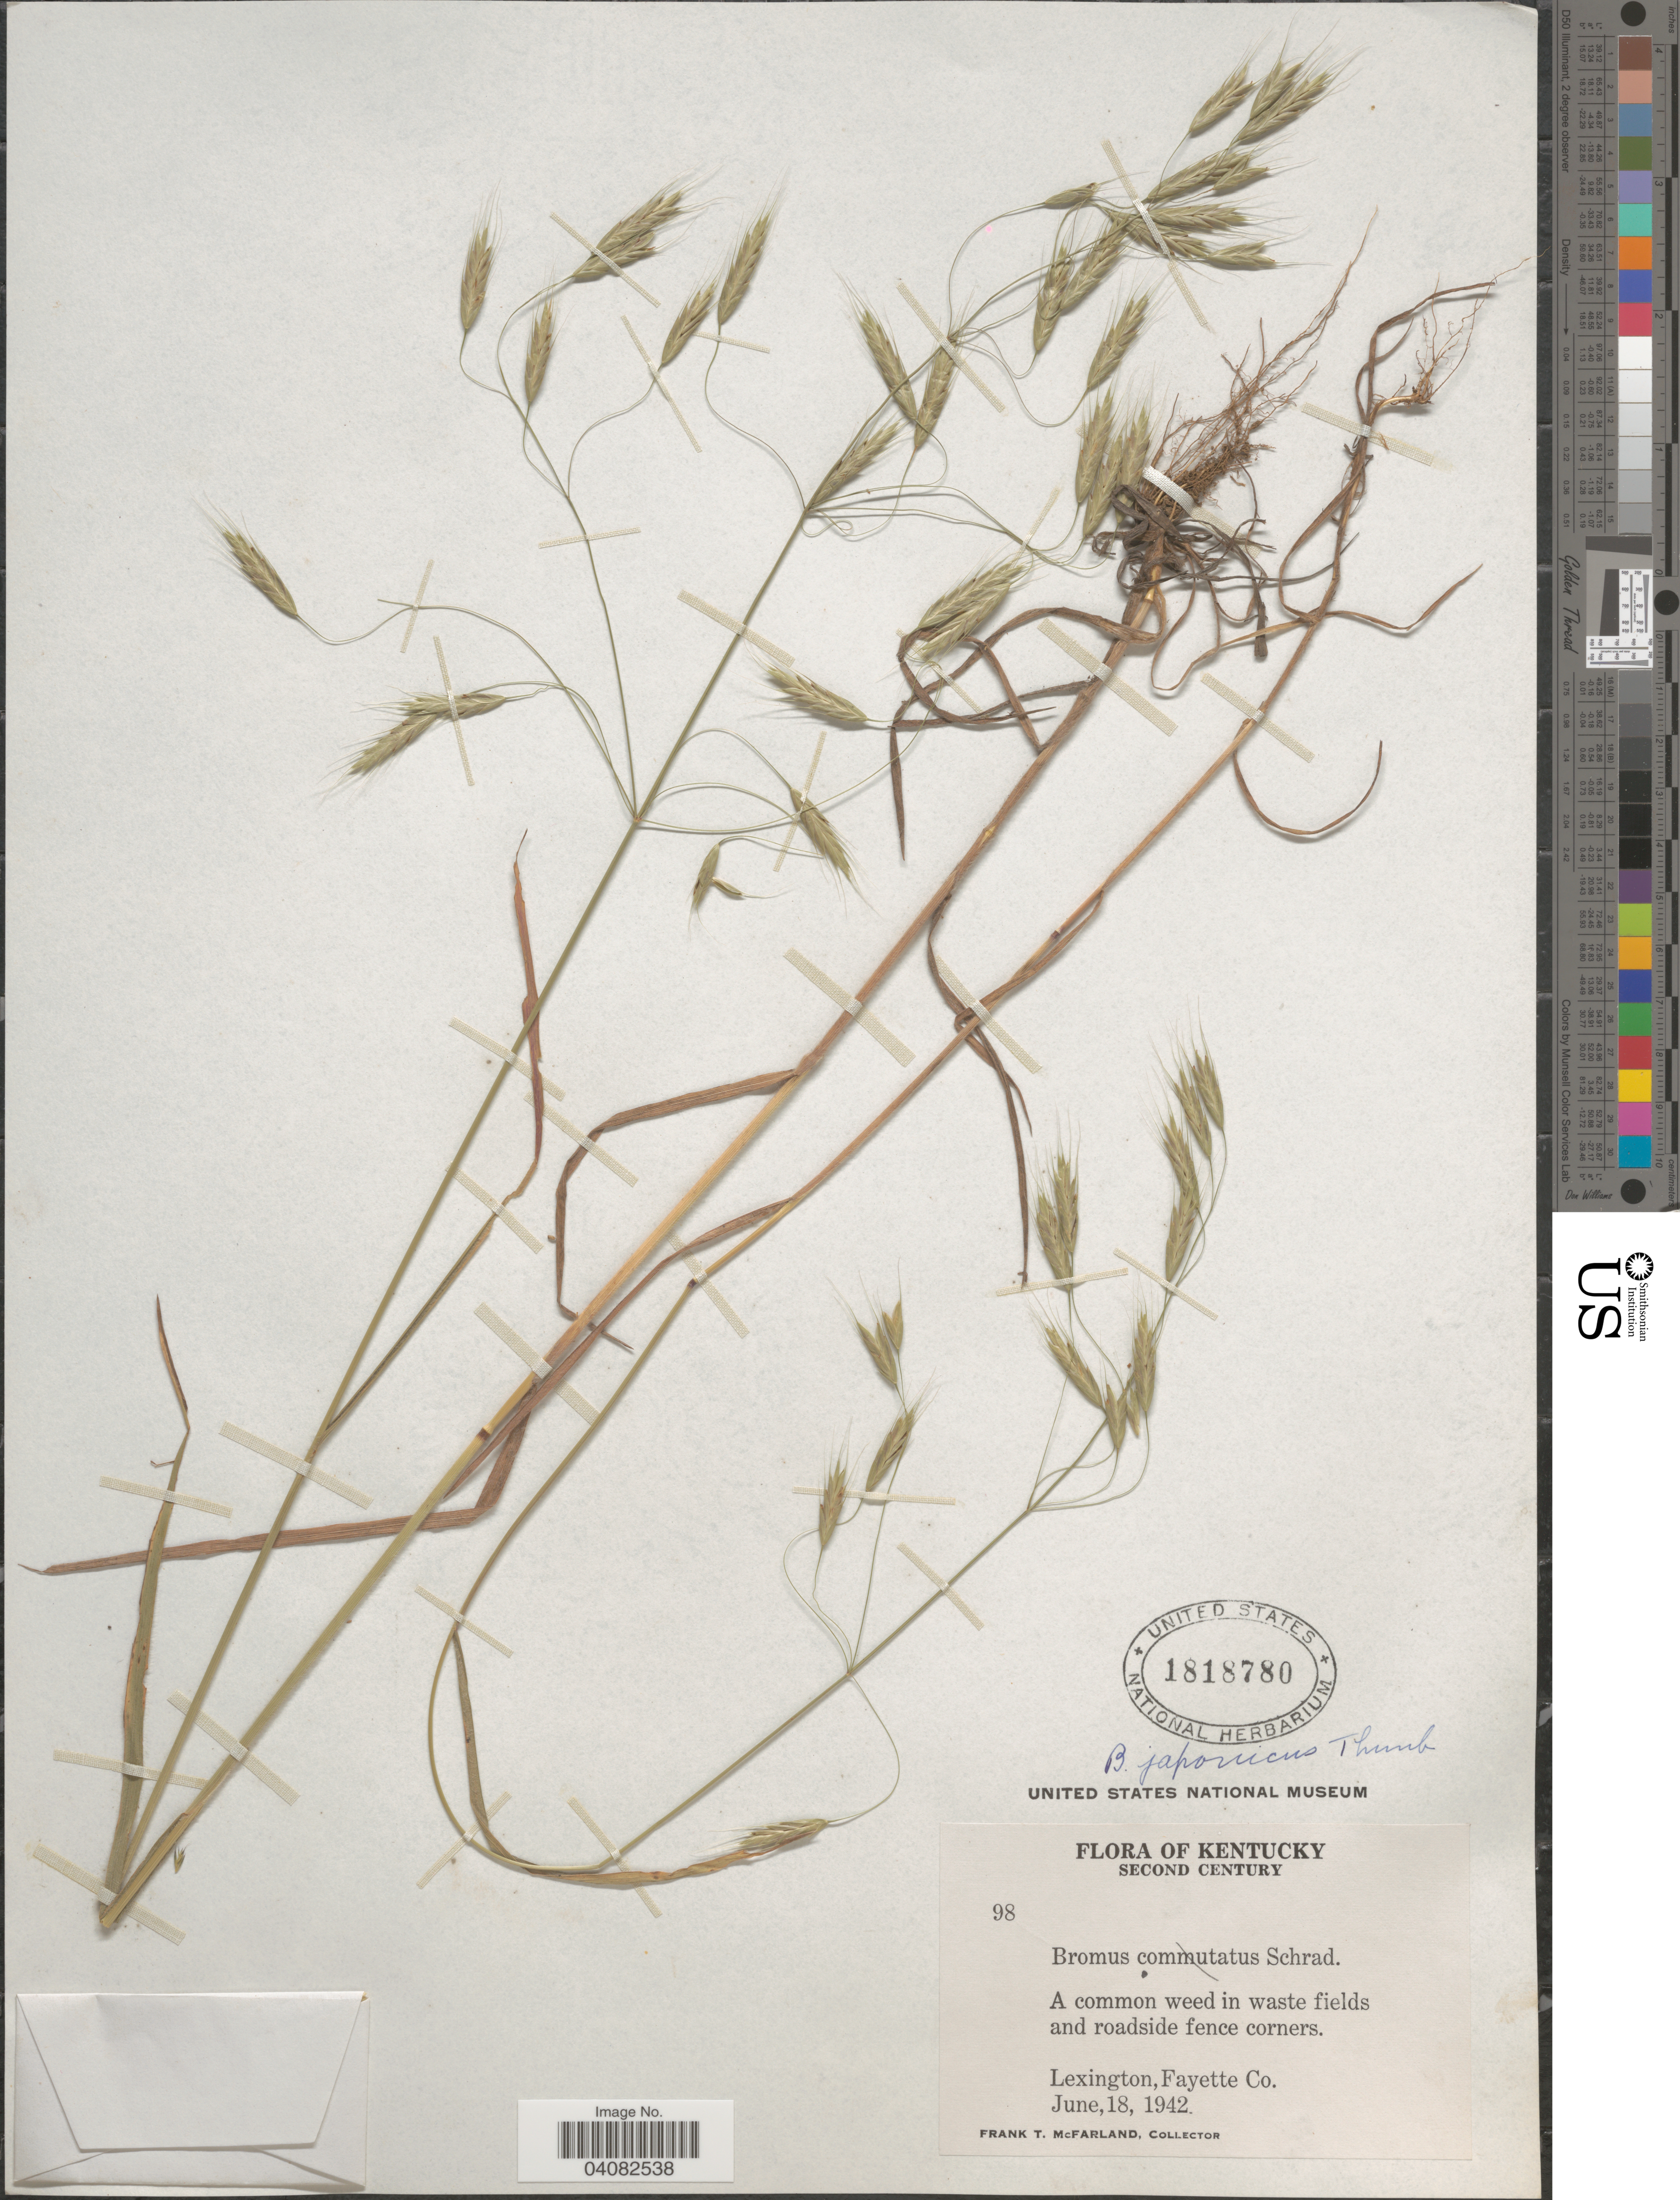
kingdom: Plantae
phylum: Tracheophyta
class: Liliopsida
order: Poales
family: Poaceae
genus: Bromus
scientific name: Bromus japonicus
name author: Houtt.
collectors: F. McFarland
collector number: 98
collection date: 1942-06-18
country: United States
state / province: Kentucky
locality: Second Century. Lexington, Fayette Co.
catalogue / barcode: US 1818780